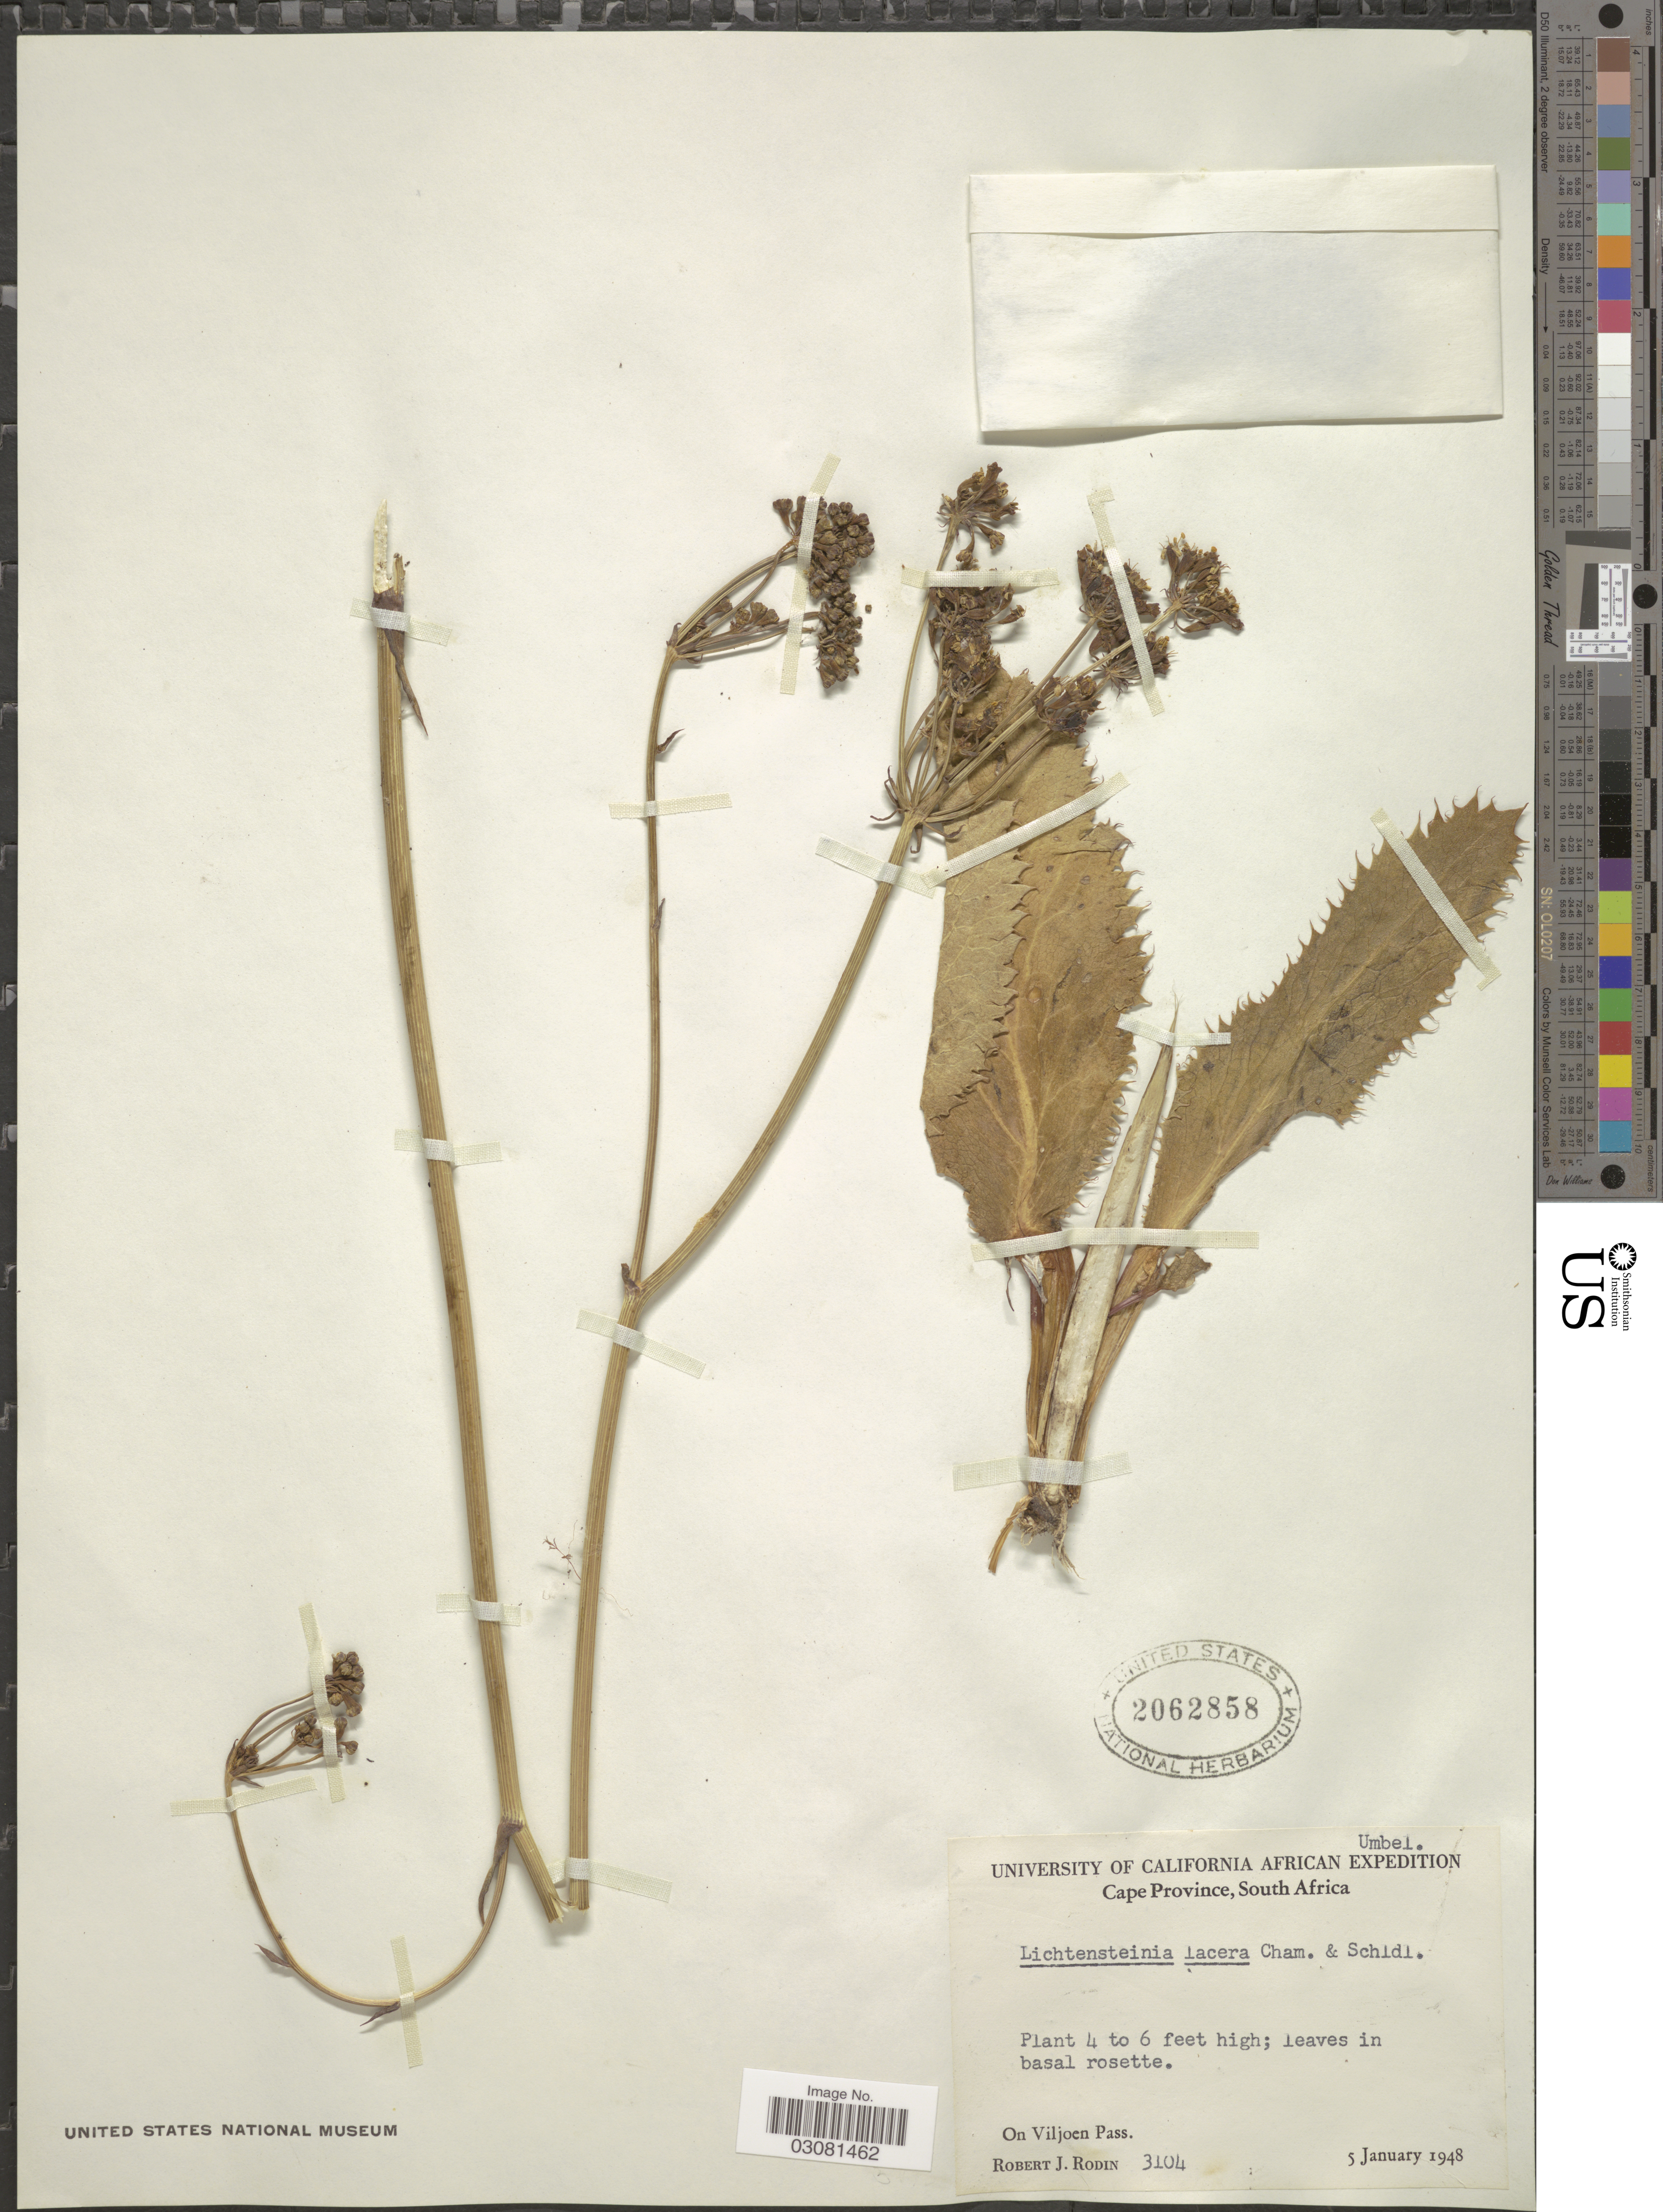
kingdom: Plantae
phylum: Tracheophyta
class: Magnoliopsida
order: Apiales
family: Apiaceae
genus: Lichtensteinia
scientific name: Lichtensteinia lacera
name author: Cham. & Schltdl.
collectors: R. J. Rodin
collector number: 3104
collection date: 1948-01-05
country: South Africa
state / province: Western Cape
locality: On Viljoen Pass.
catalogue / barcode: US 2062858